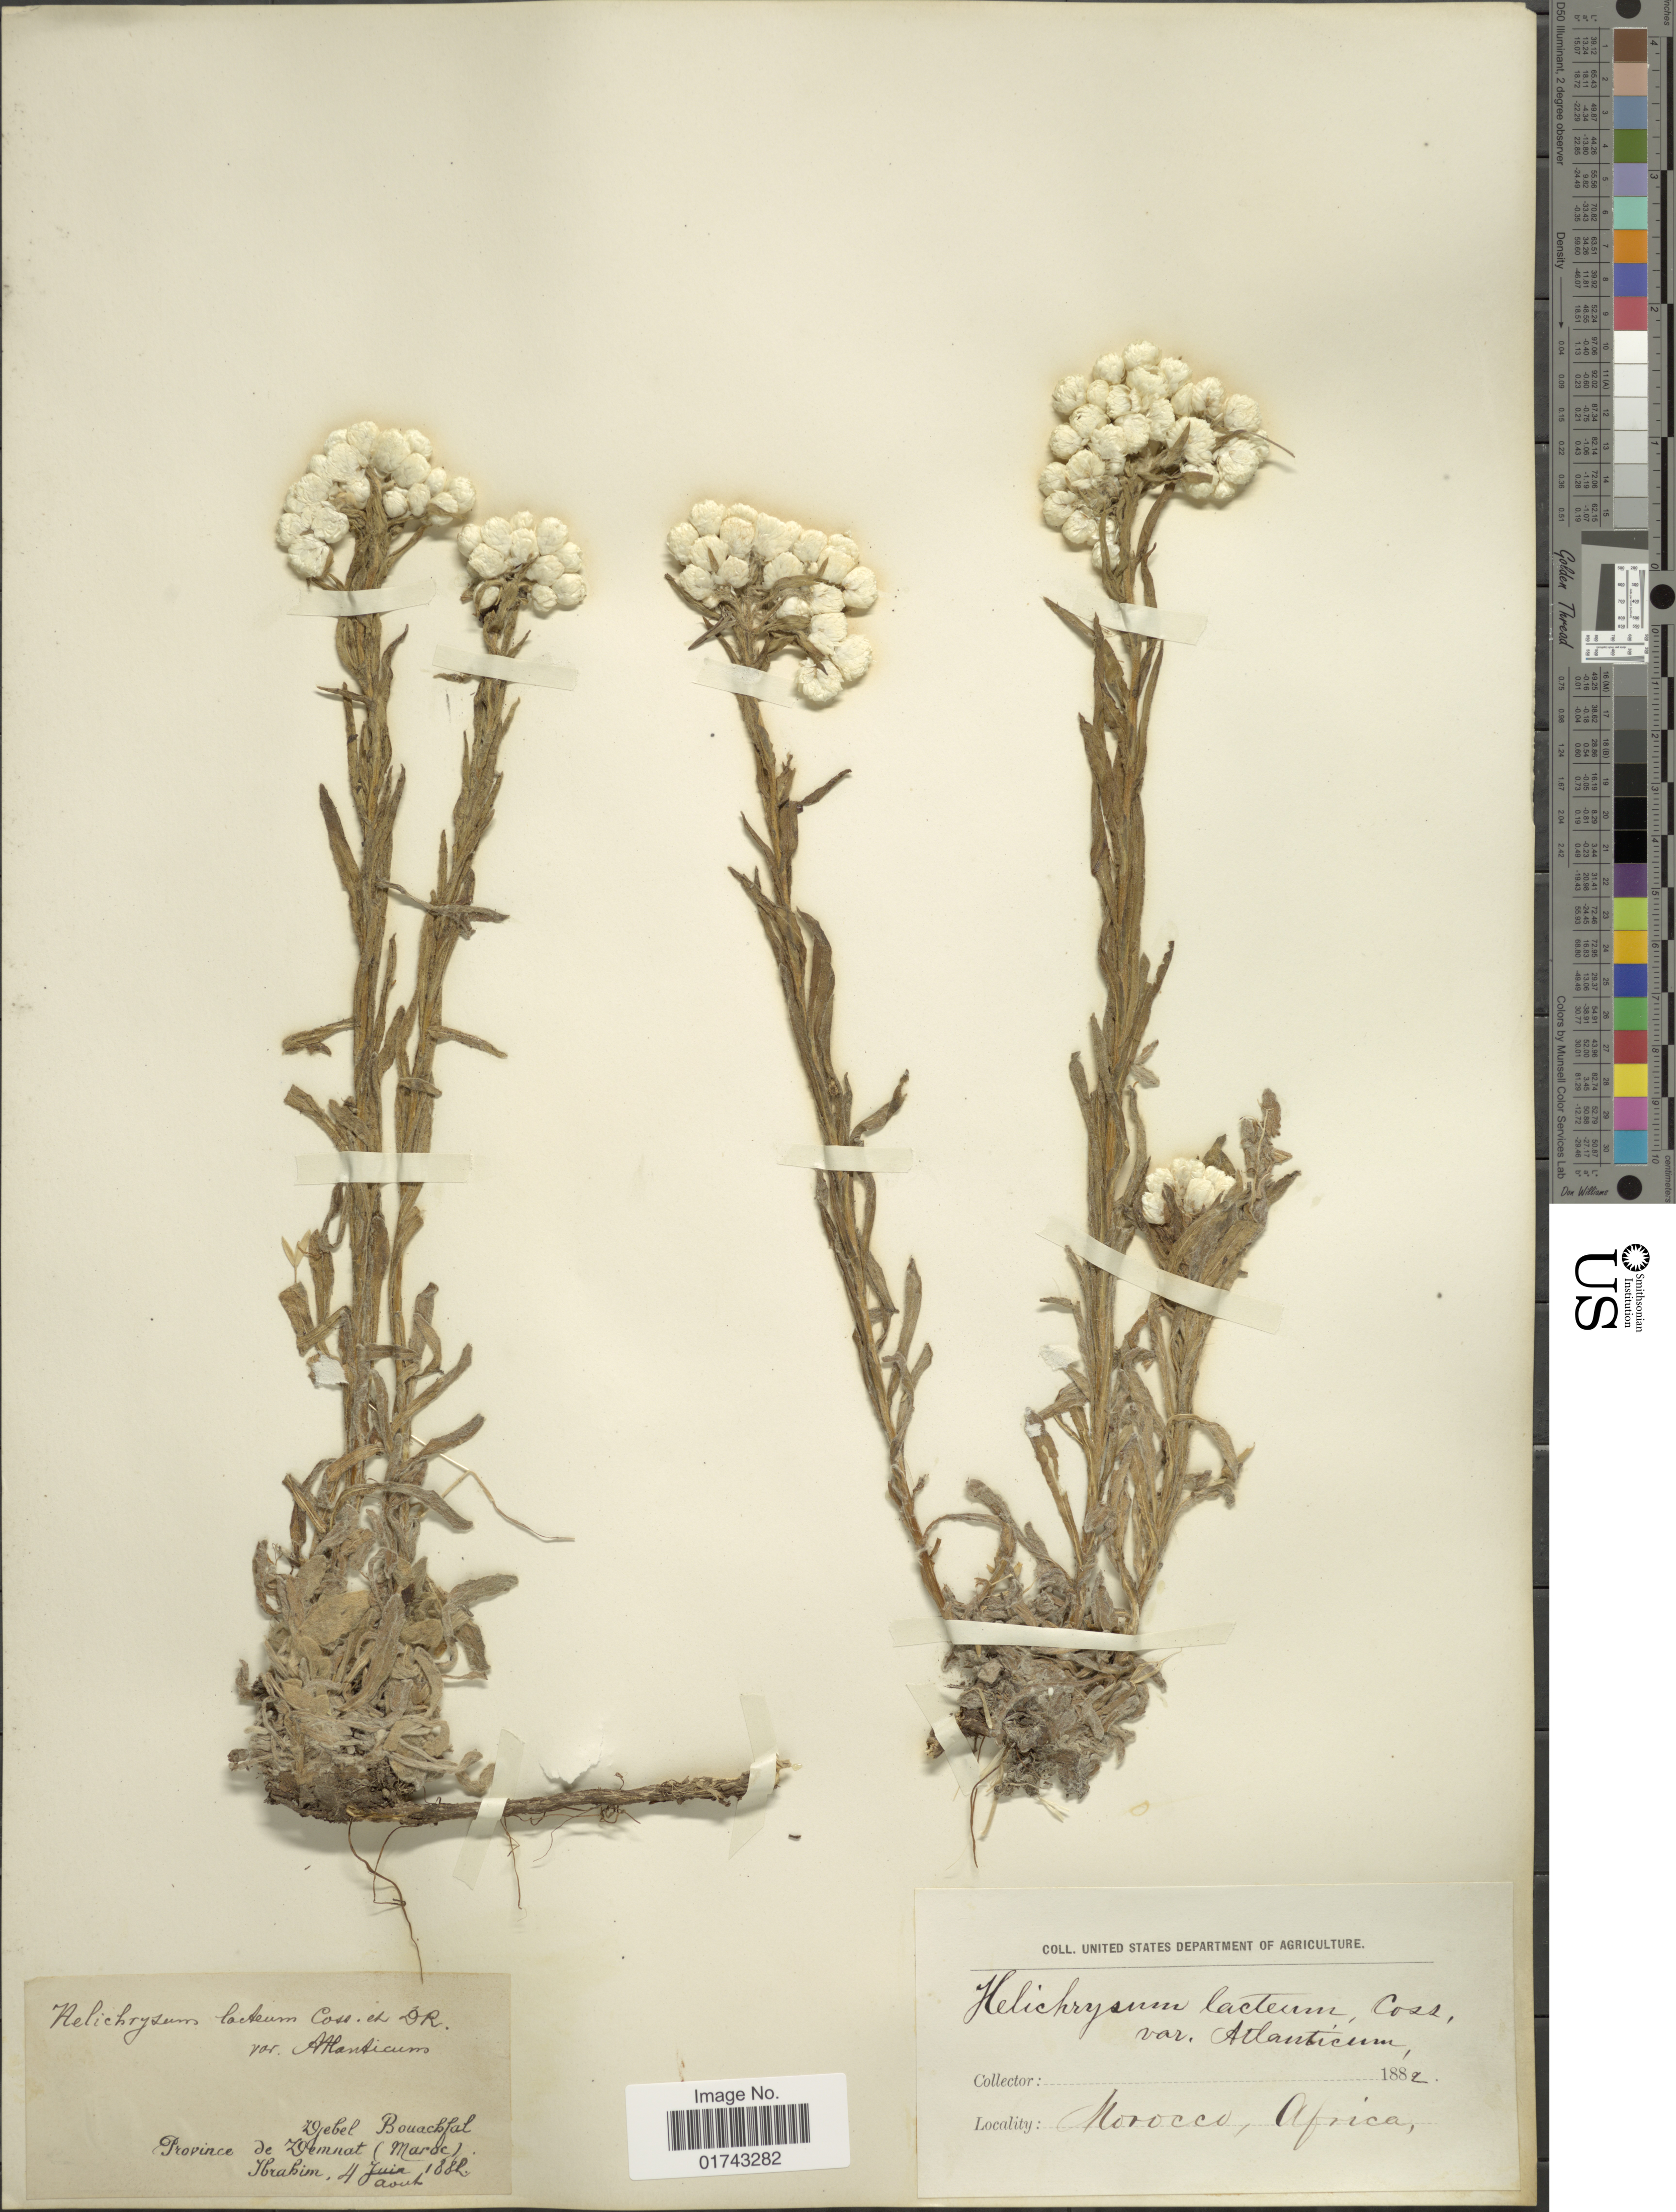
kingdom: Plantae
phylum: Tracheophyta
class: Magnoliopsida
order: Asterales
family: Asteraceae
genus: Helichrysum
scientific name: Helichrysum lacteum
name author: Coss. & Durieu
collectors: -. Ibrahim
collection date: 1882-08-04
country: Morocco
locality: Djebel Comadot, Province De Demnat (Maroc)